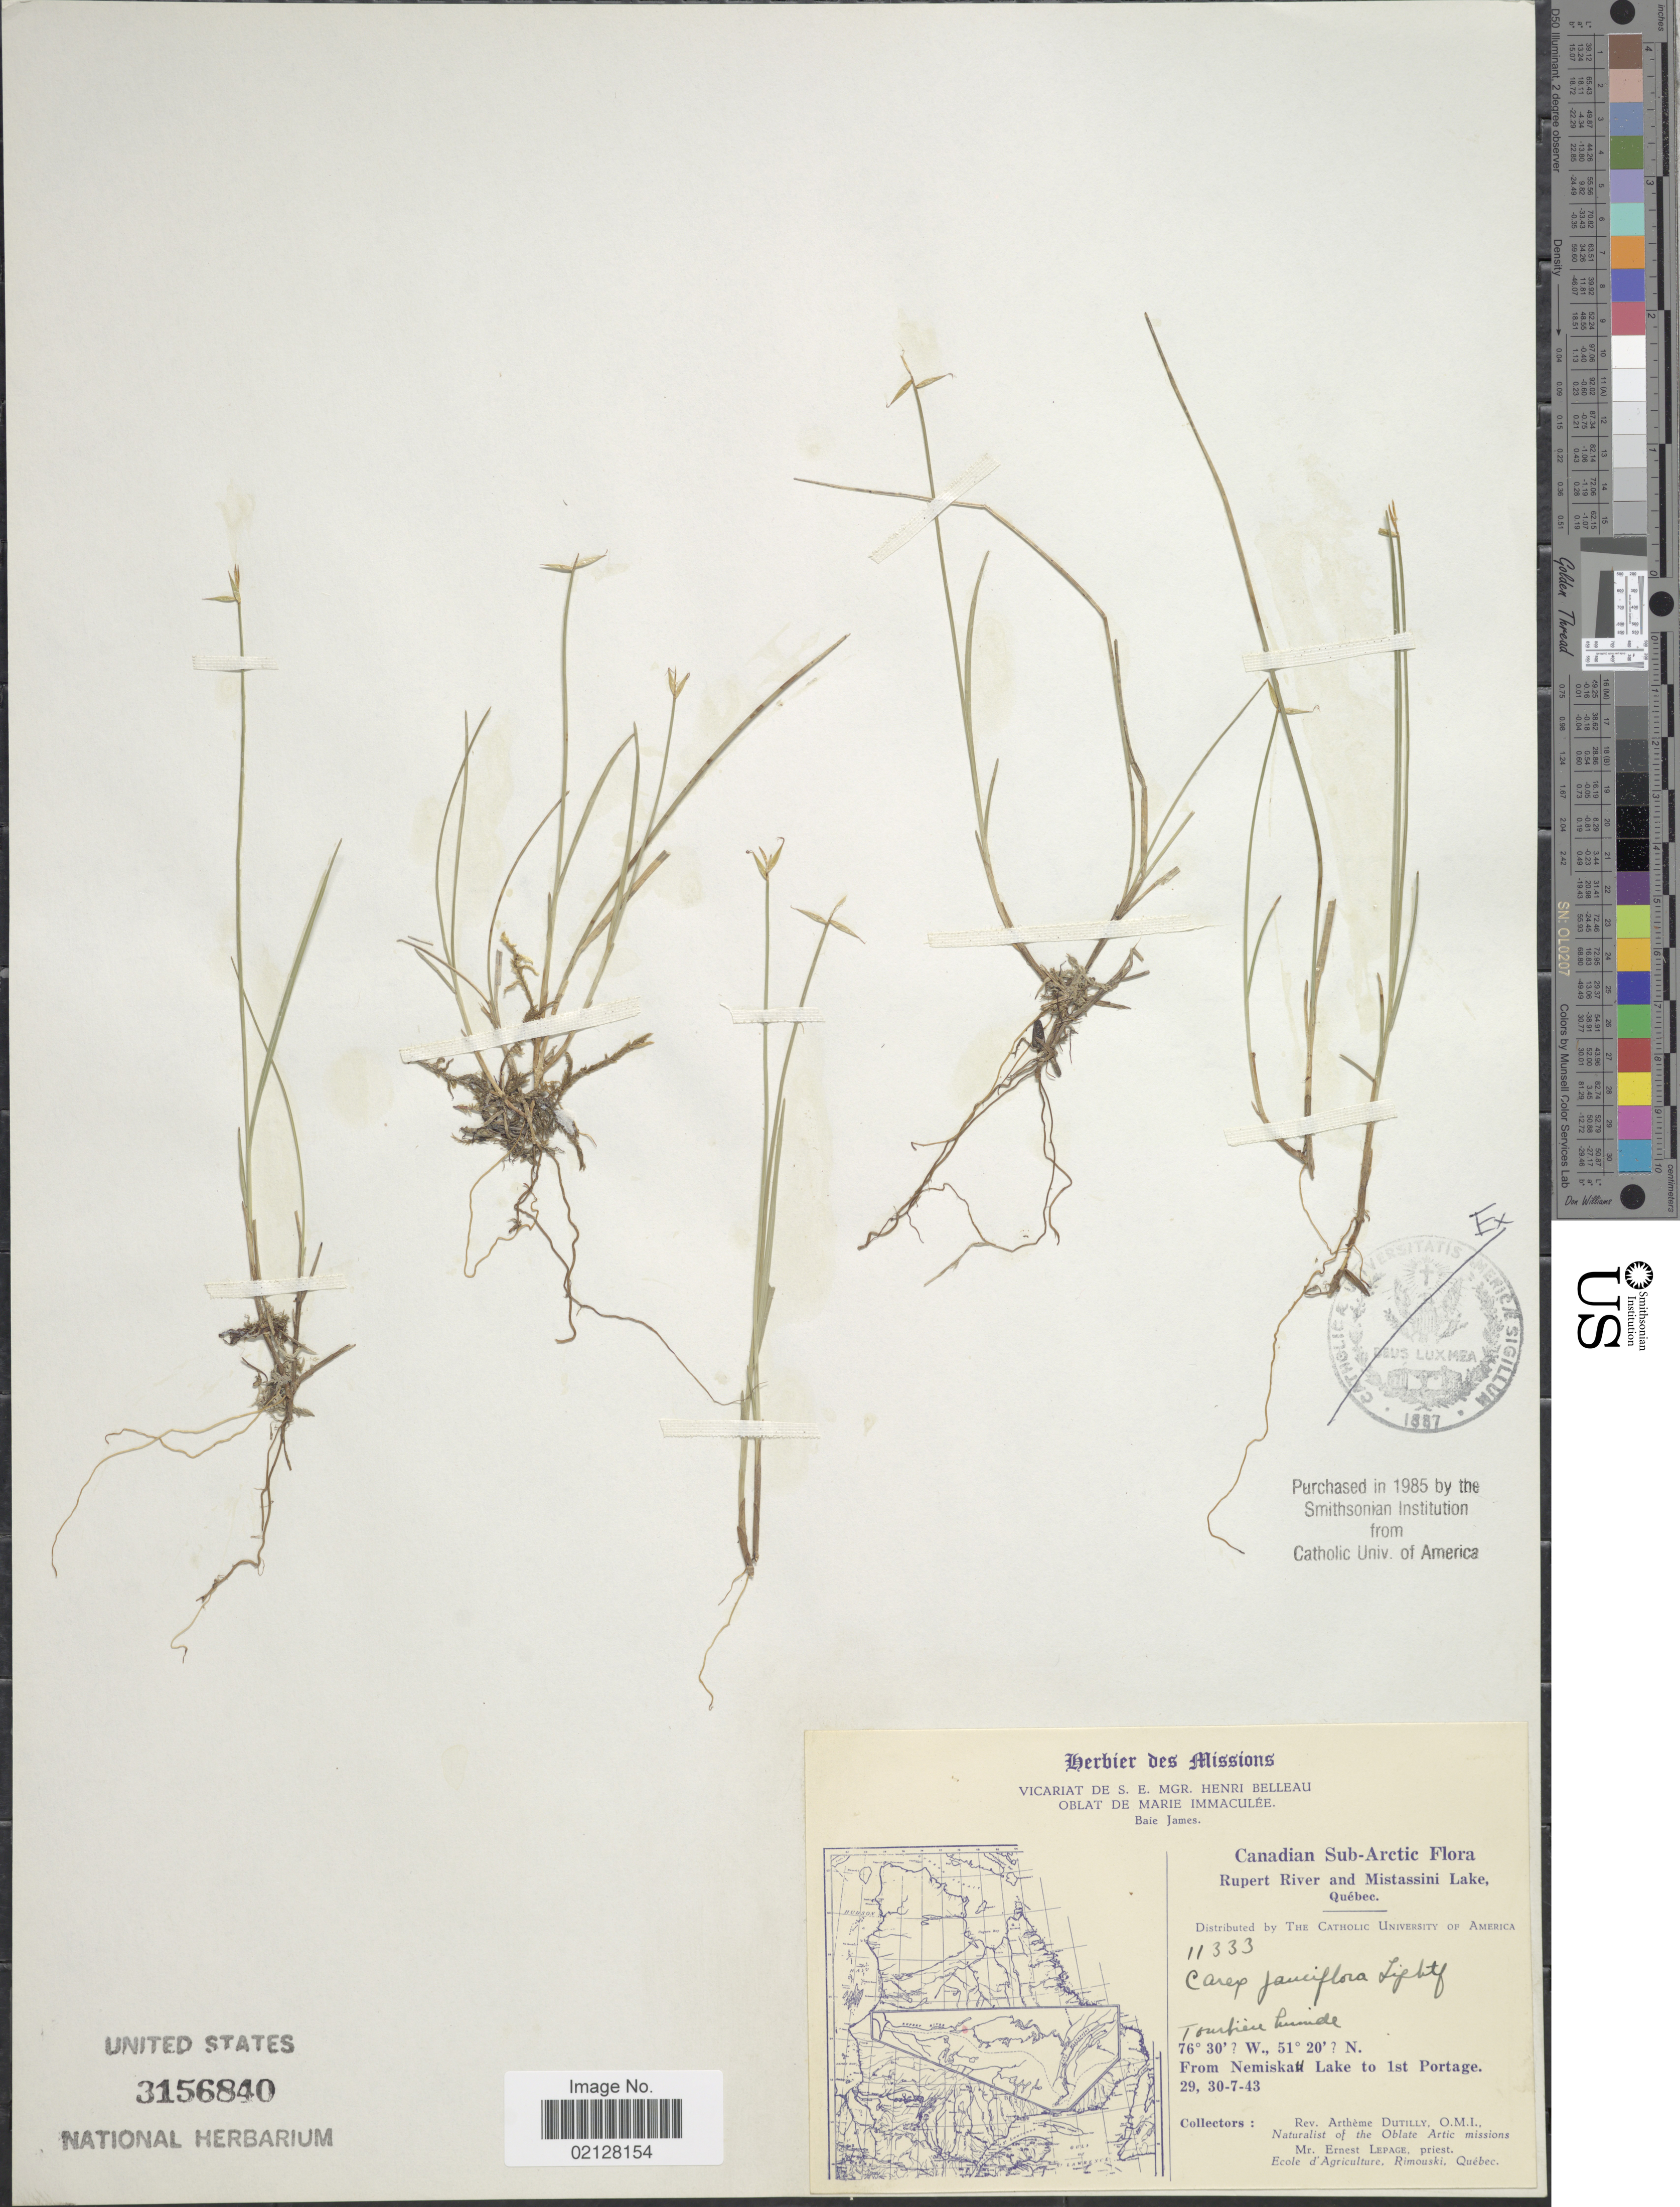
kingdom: Plantae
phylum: Tracheophyta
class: Liliopsida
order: Poales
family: Cyperaceae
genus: Carex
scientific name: Carex pauciflora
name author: Lightf.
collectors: A. Dutilly & E. Lepage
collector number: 11333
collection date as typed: Transcribed d/m/y: 29/7/43 to 30/7/43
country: Canada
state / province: Quebec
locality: Rupert River and Mistassini Lake. From Nemiska Lake to 1st Portage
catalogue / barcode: US 3156840